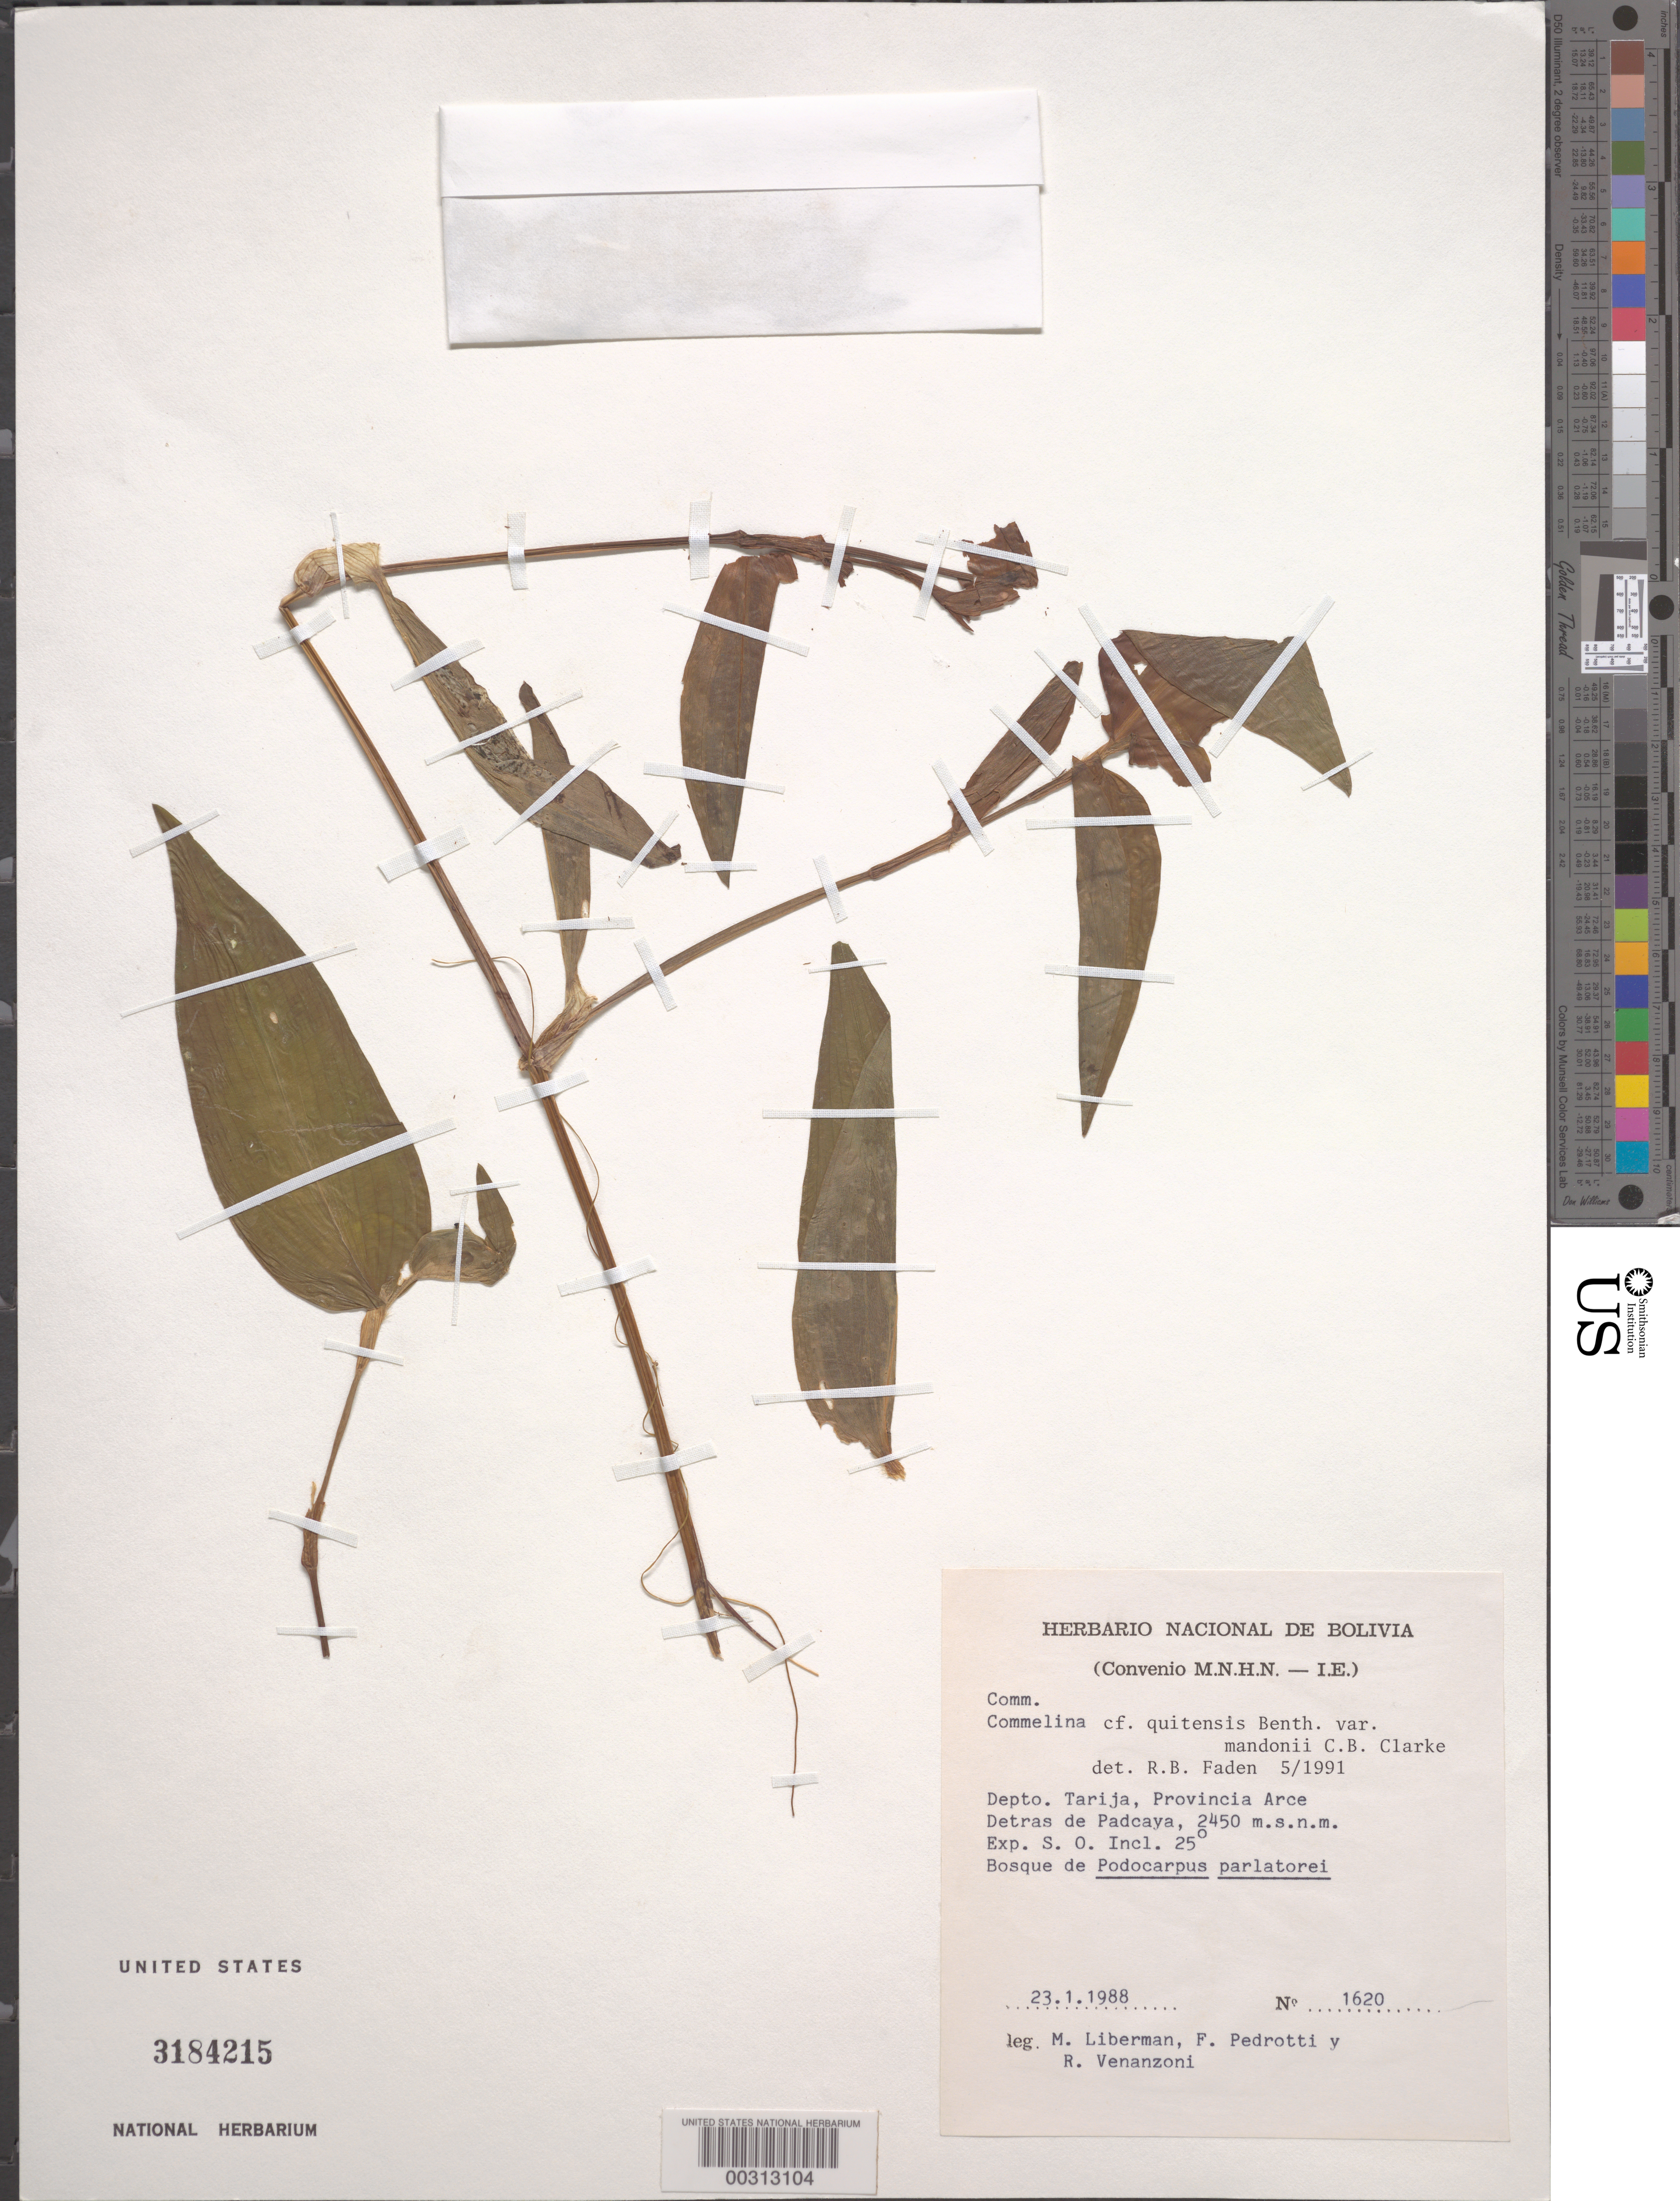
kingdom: Plantae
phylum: Tracheophyta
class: Liliopsida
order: Commelinales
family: Commelinaceae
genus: Commelina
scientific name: Commelina quitensis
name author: Benth.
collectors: M. Liberman, F. Pedrotti & R. Venanzoni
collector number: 1620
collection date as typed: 23 Jan 1988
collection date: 1988-01-23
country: Bolivia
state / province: Tarija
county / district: Arce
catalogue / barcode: US 3184215